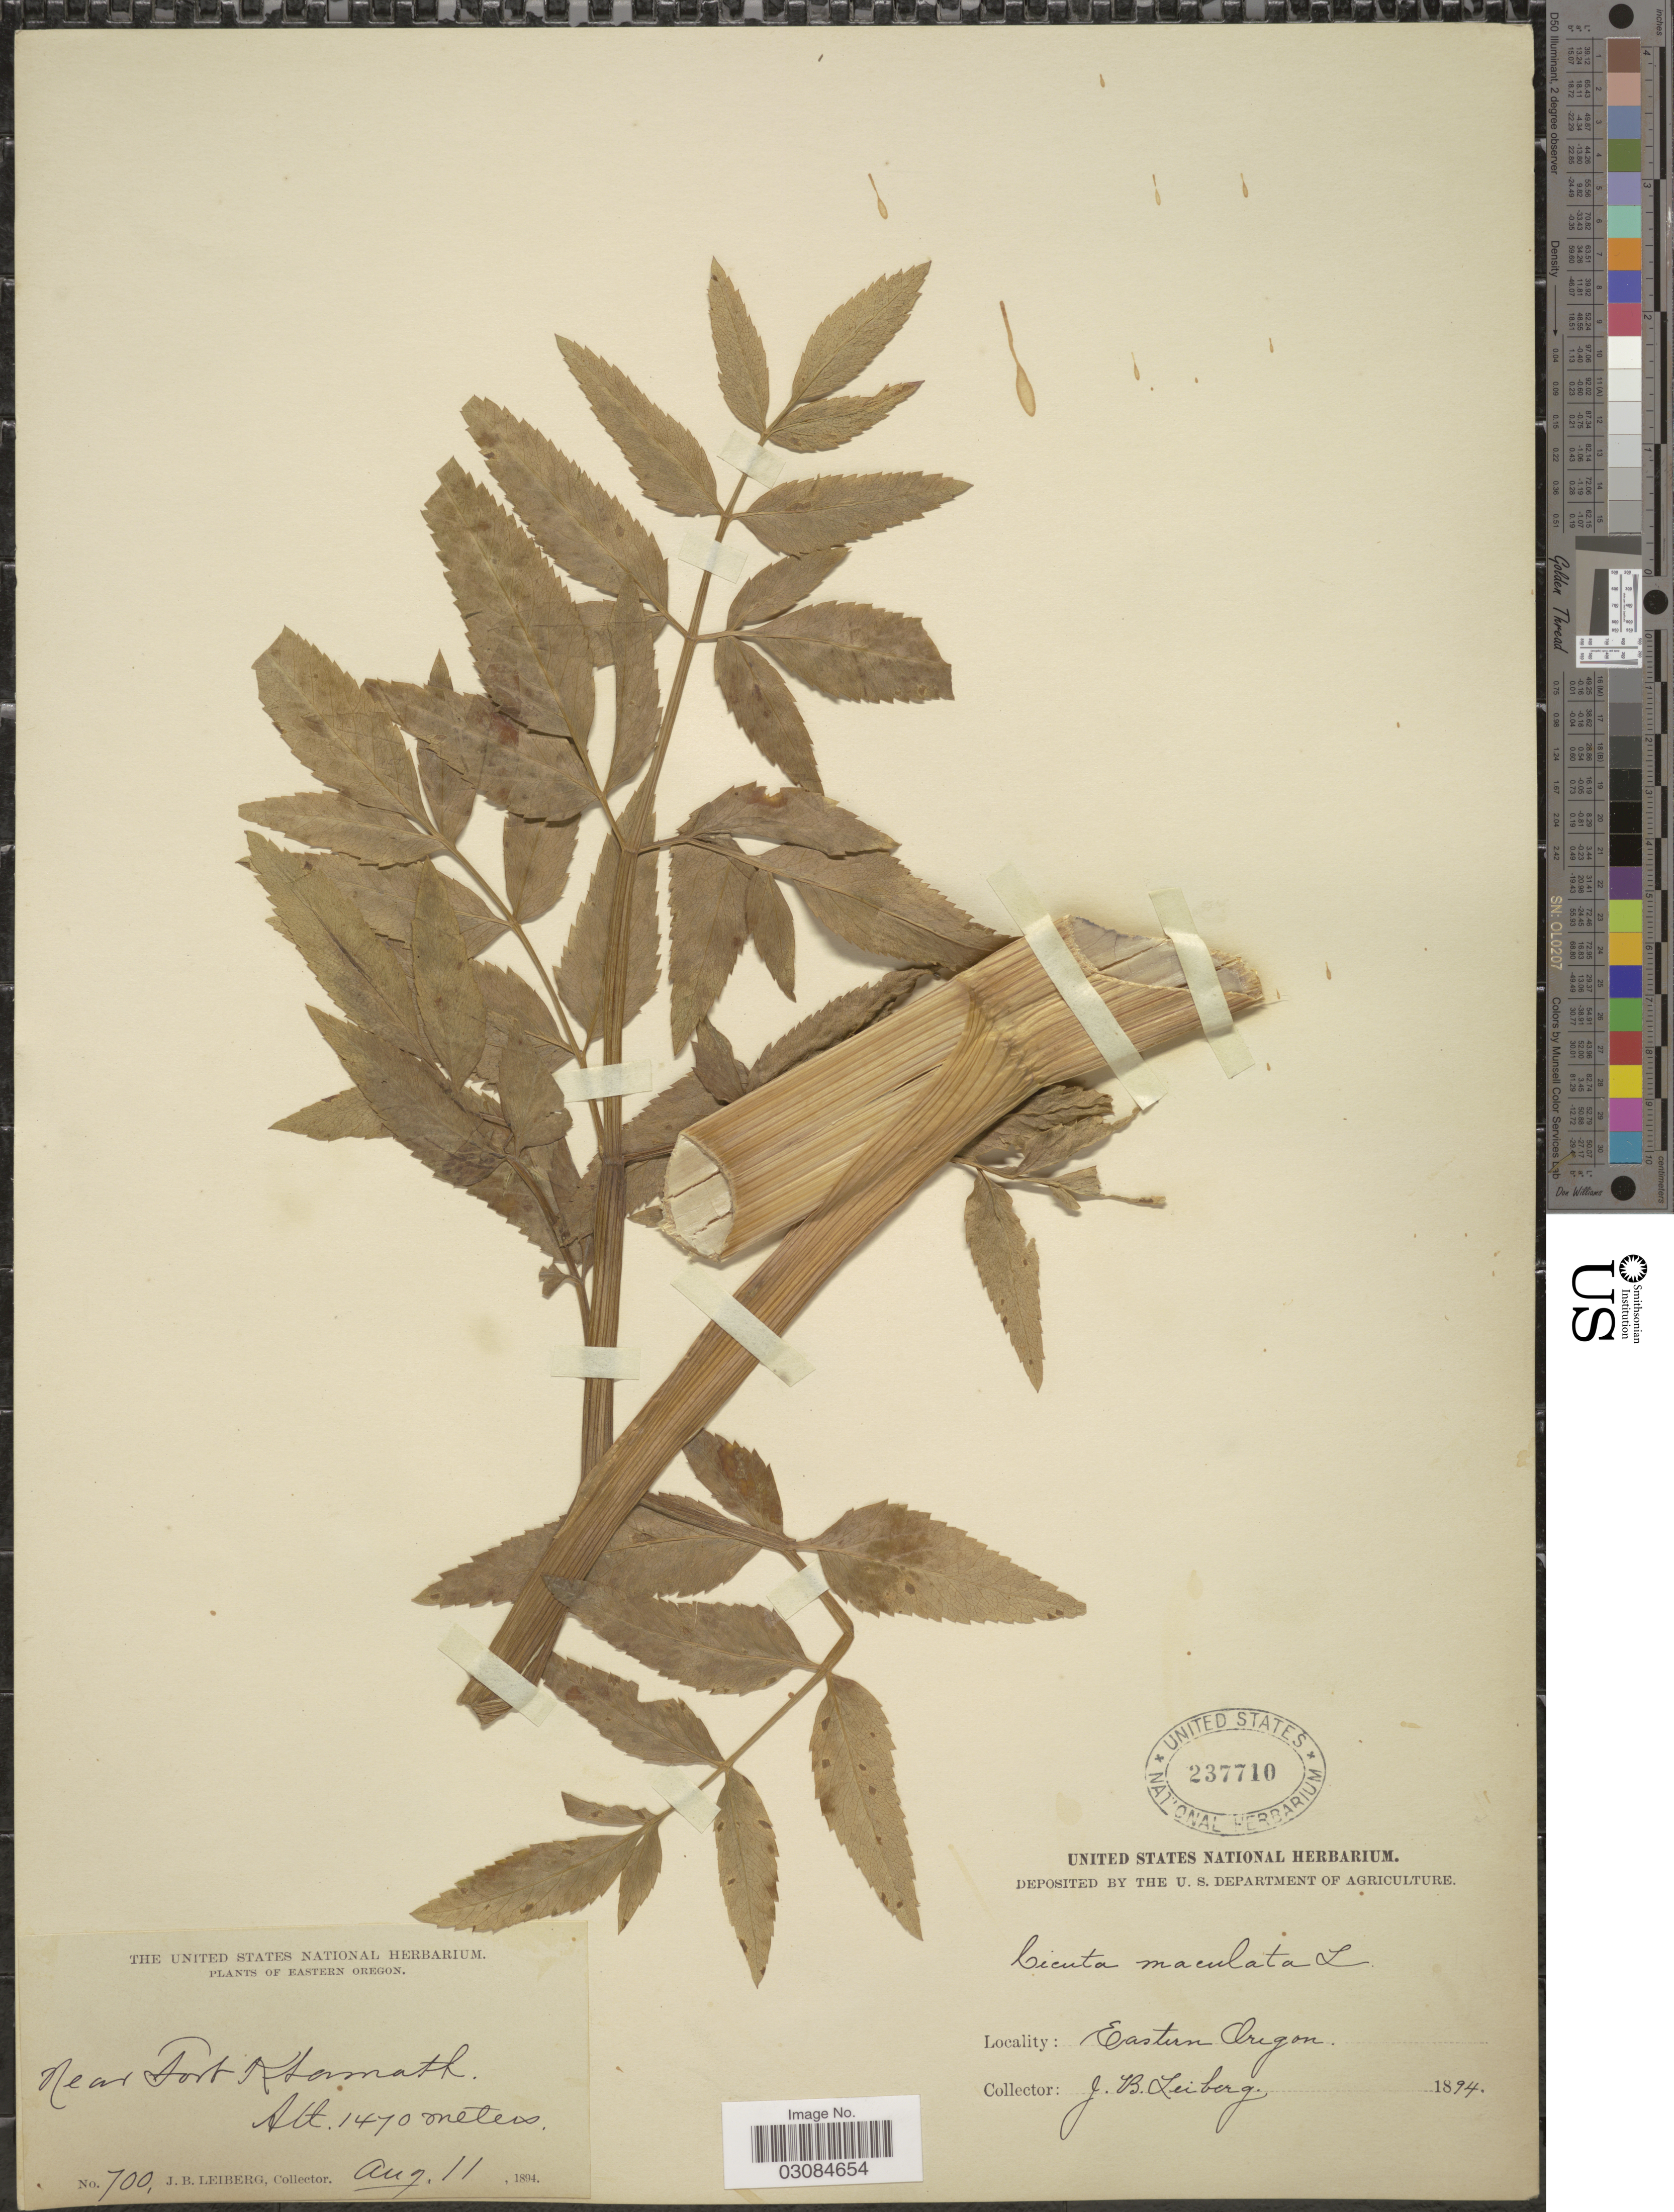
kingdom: Plantae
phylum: Tracheophyta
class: Magnoliopsida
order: Apiales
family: Apiaceae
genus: Cicuta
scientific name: Cicuta vagans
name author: Greene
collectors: J. B. Leiberg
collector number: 700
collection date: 1894-08-11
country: United States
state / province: Oregon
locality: Eastern Oregon. Near Fort Klamath.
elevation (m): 1470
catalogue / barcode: US 237710